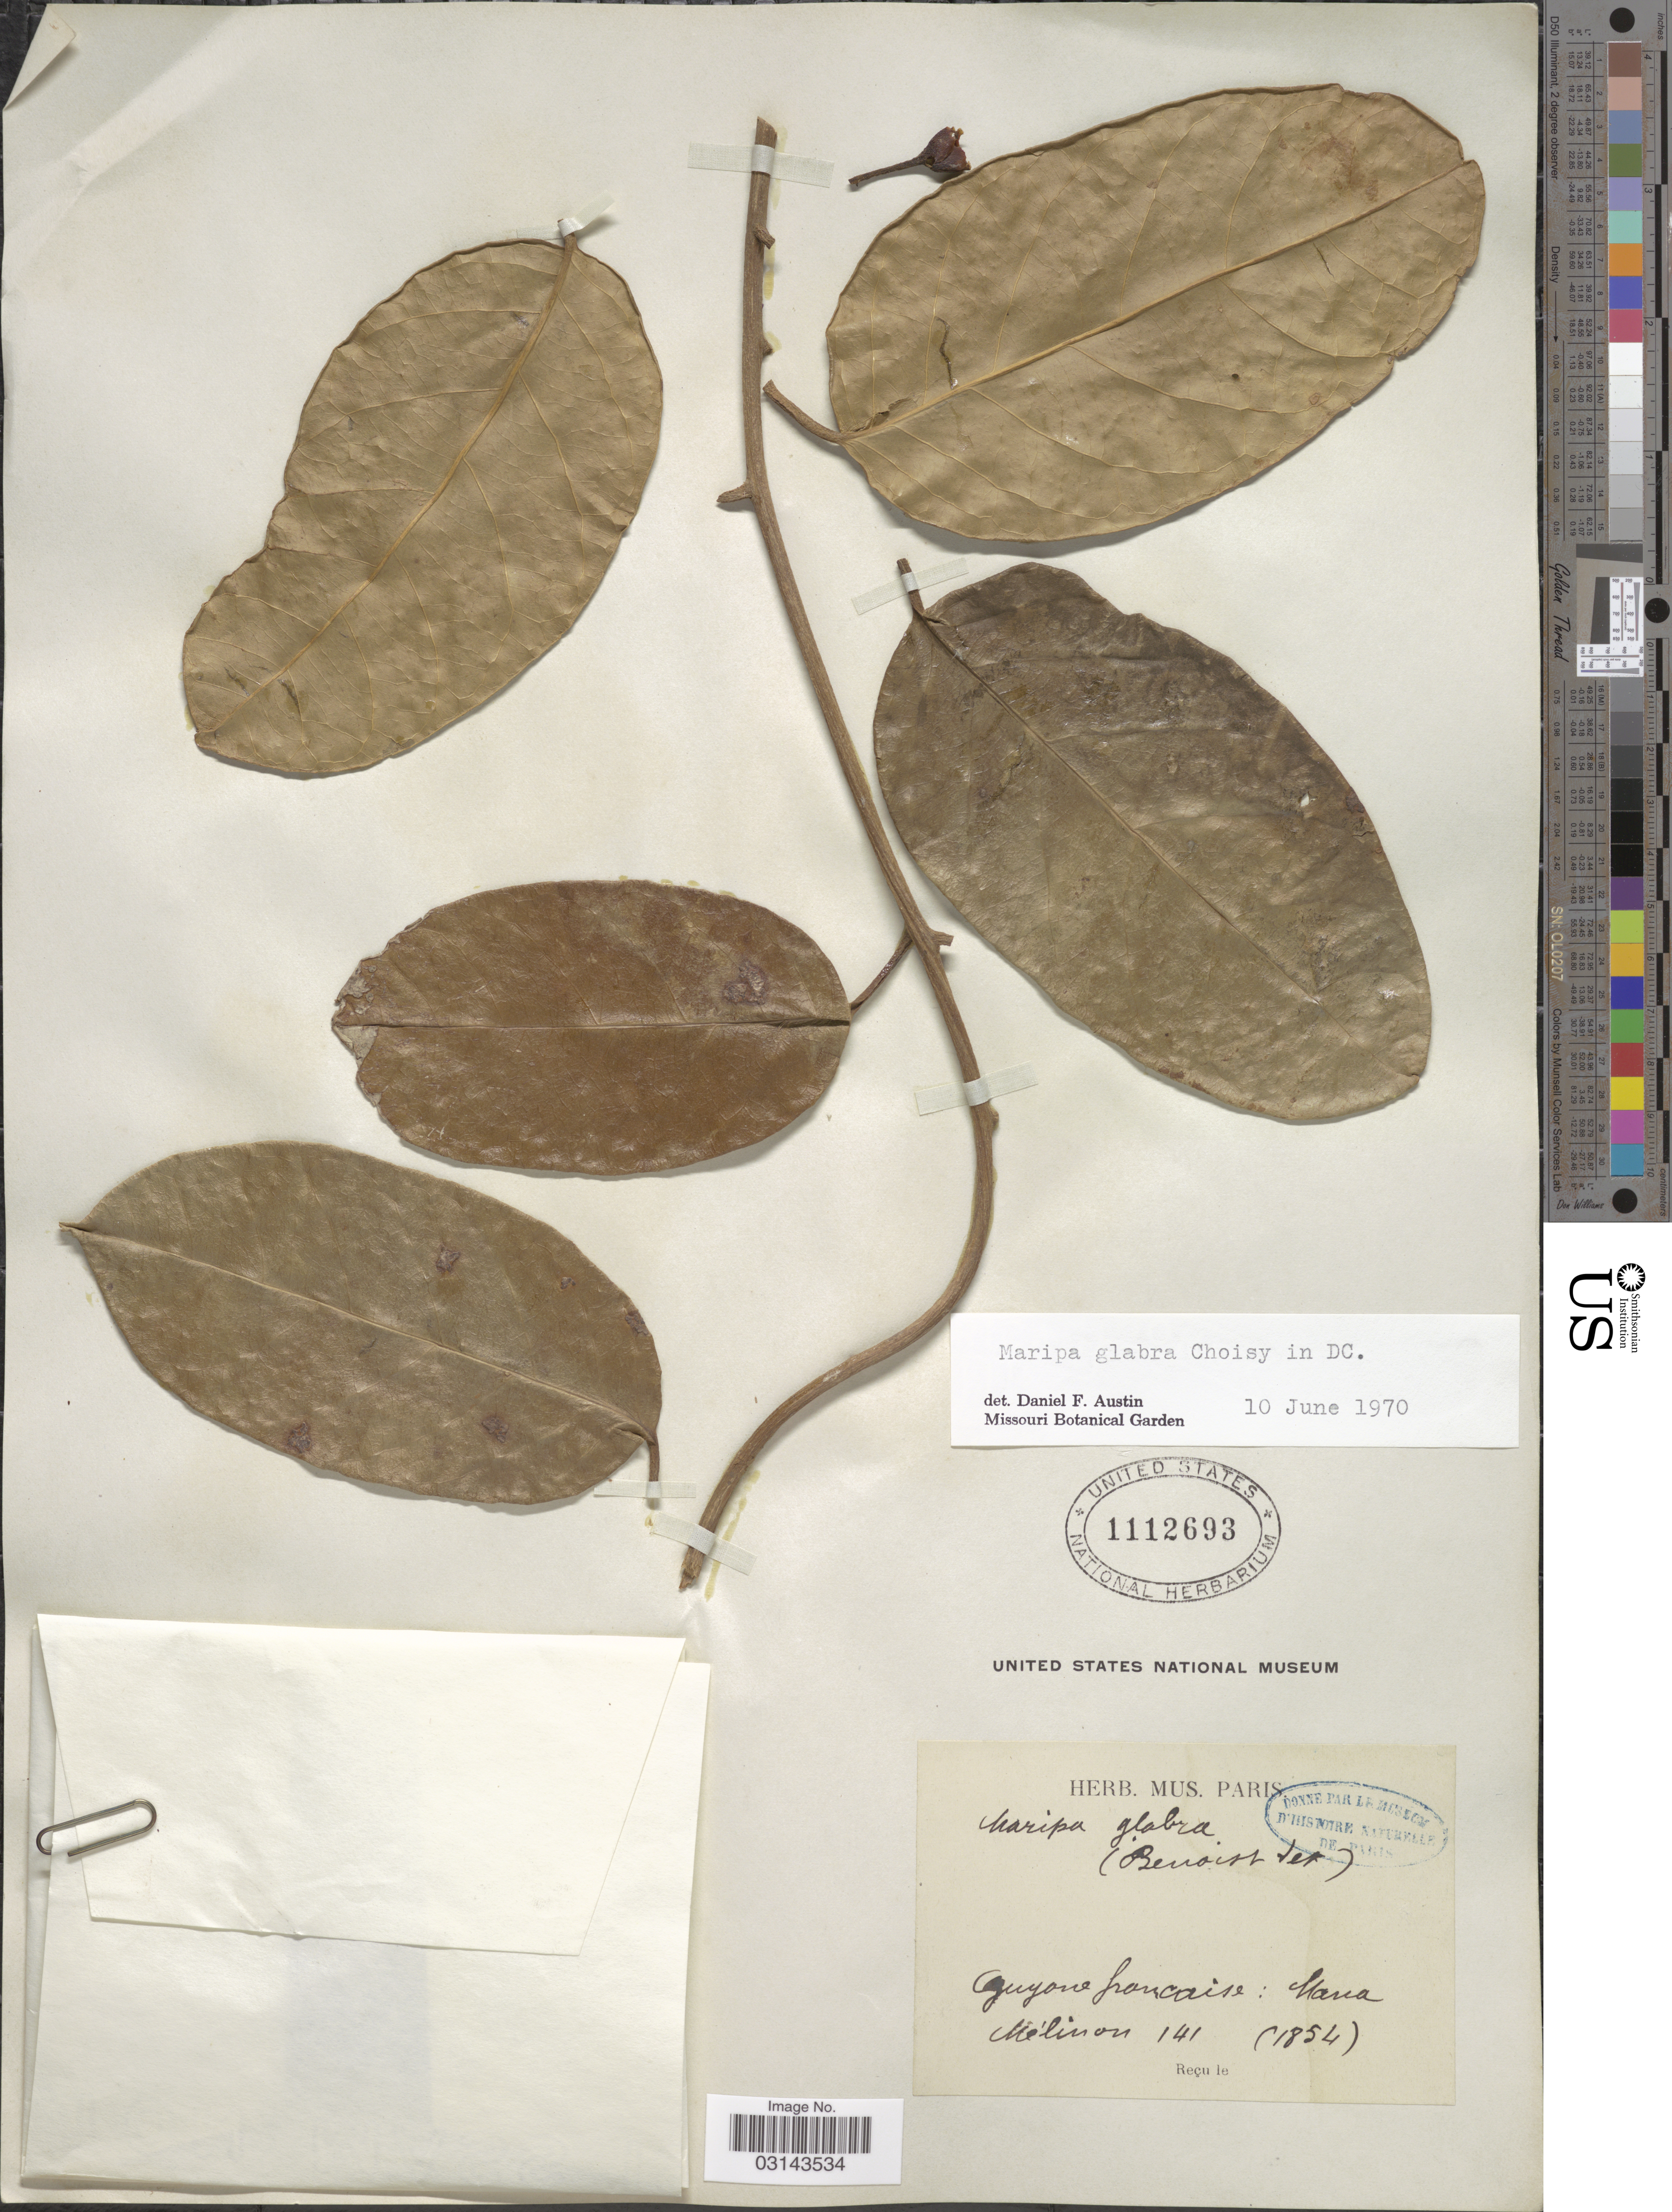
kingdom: Plantae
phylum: Tracheophyta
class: Magnoliopsida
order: Solanales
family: Convolvulaceae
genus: Maripa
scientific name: Maripa glabra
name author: Choisy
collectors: -. Mélinon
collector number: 141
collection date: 1854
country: French Guiana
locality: Guyane Française. Mana.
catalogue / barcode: US 1112693